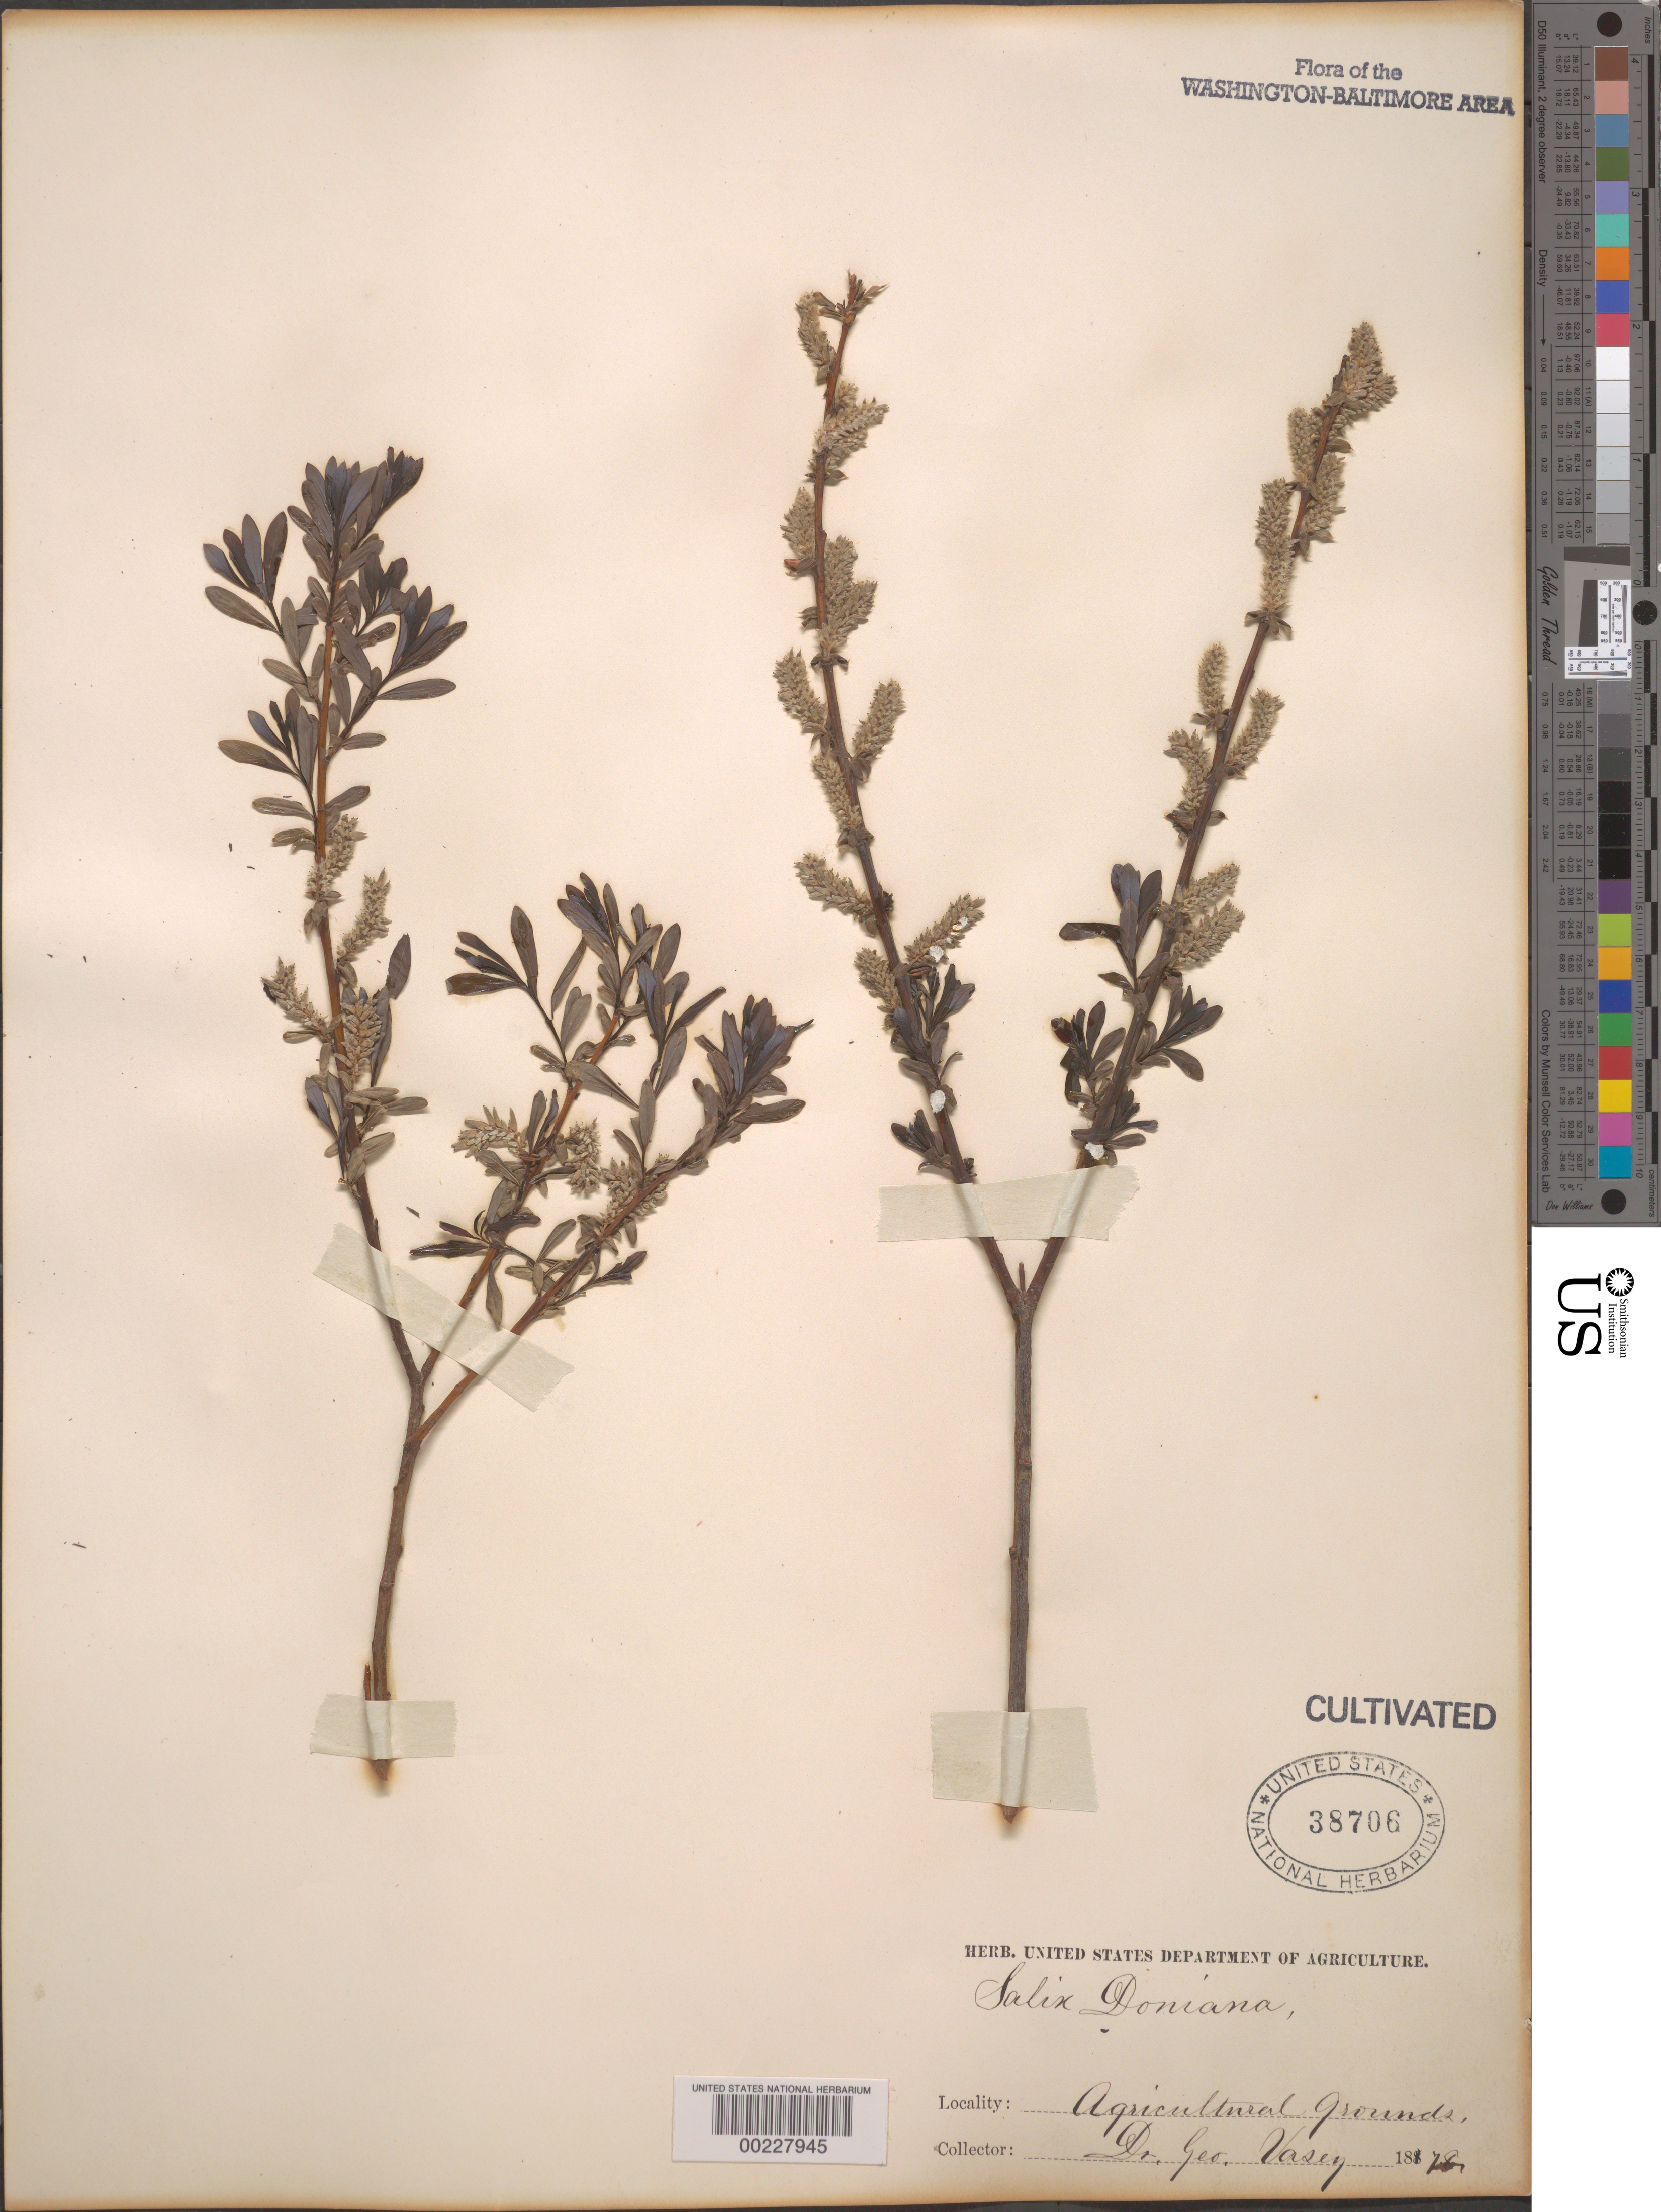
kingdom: Plantae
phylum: Tracheophyta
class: Magnoliopsida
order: Malpighiales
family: Salicaceae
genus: Salix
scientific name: Salix x doniana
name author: Sm.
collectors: G. R. Vasey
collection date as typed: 1878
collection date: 1878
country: United States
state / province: District of Columbia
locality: Agricultural grounds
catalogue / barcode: US 38706